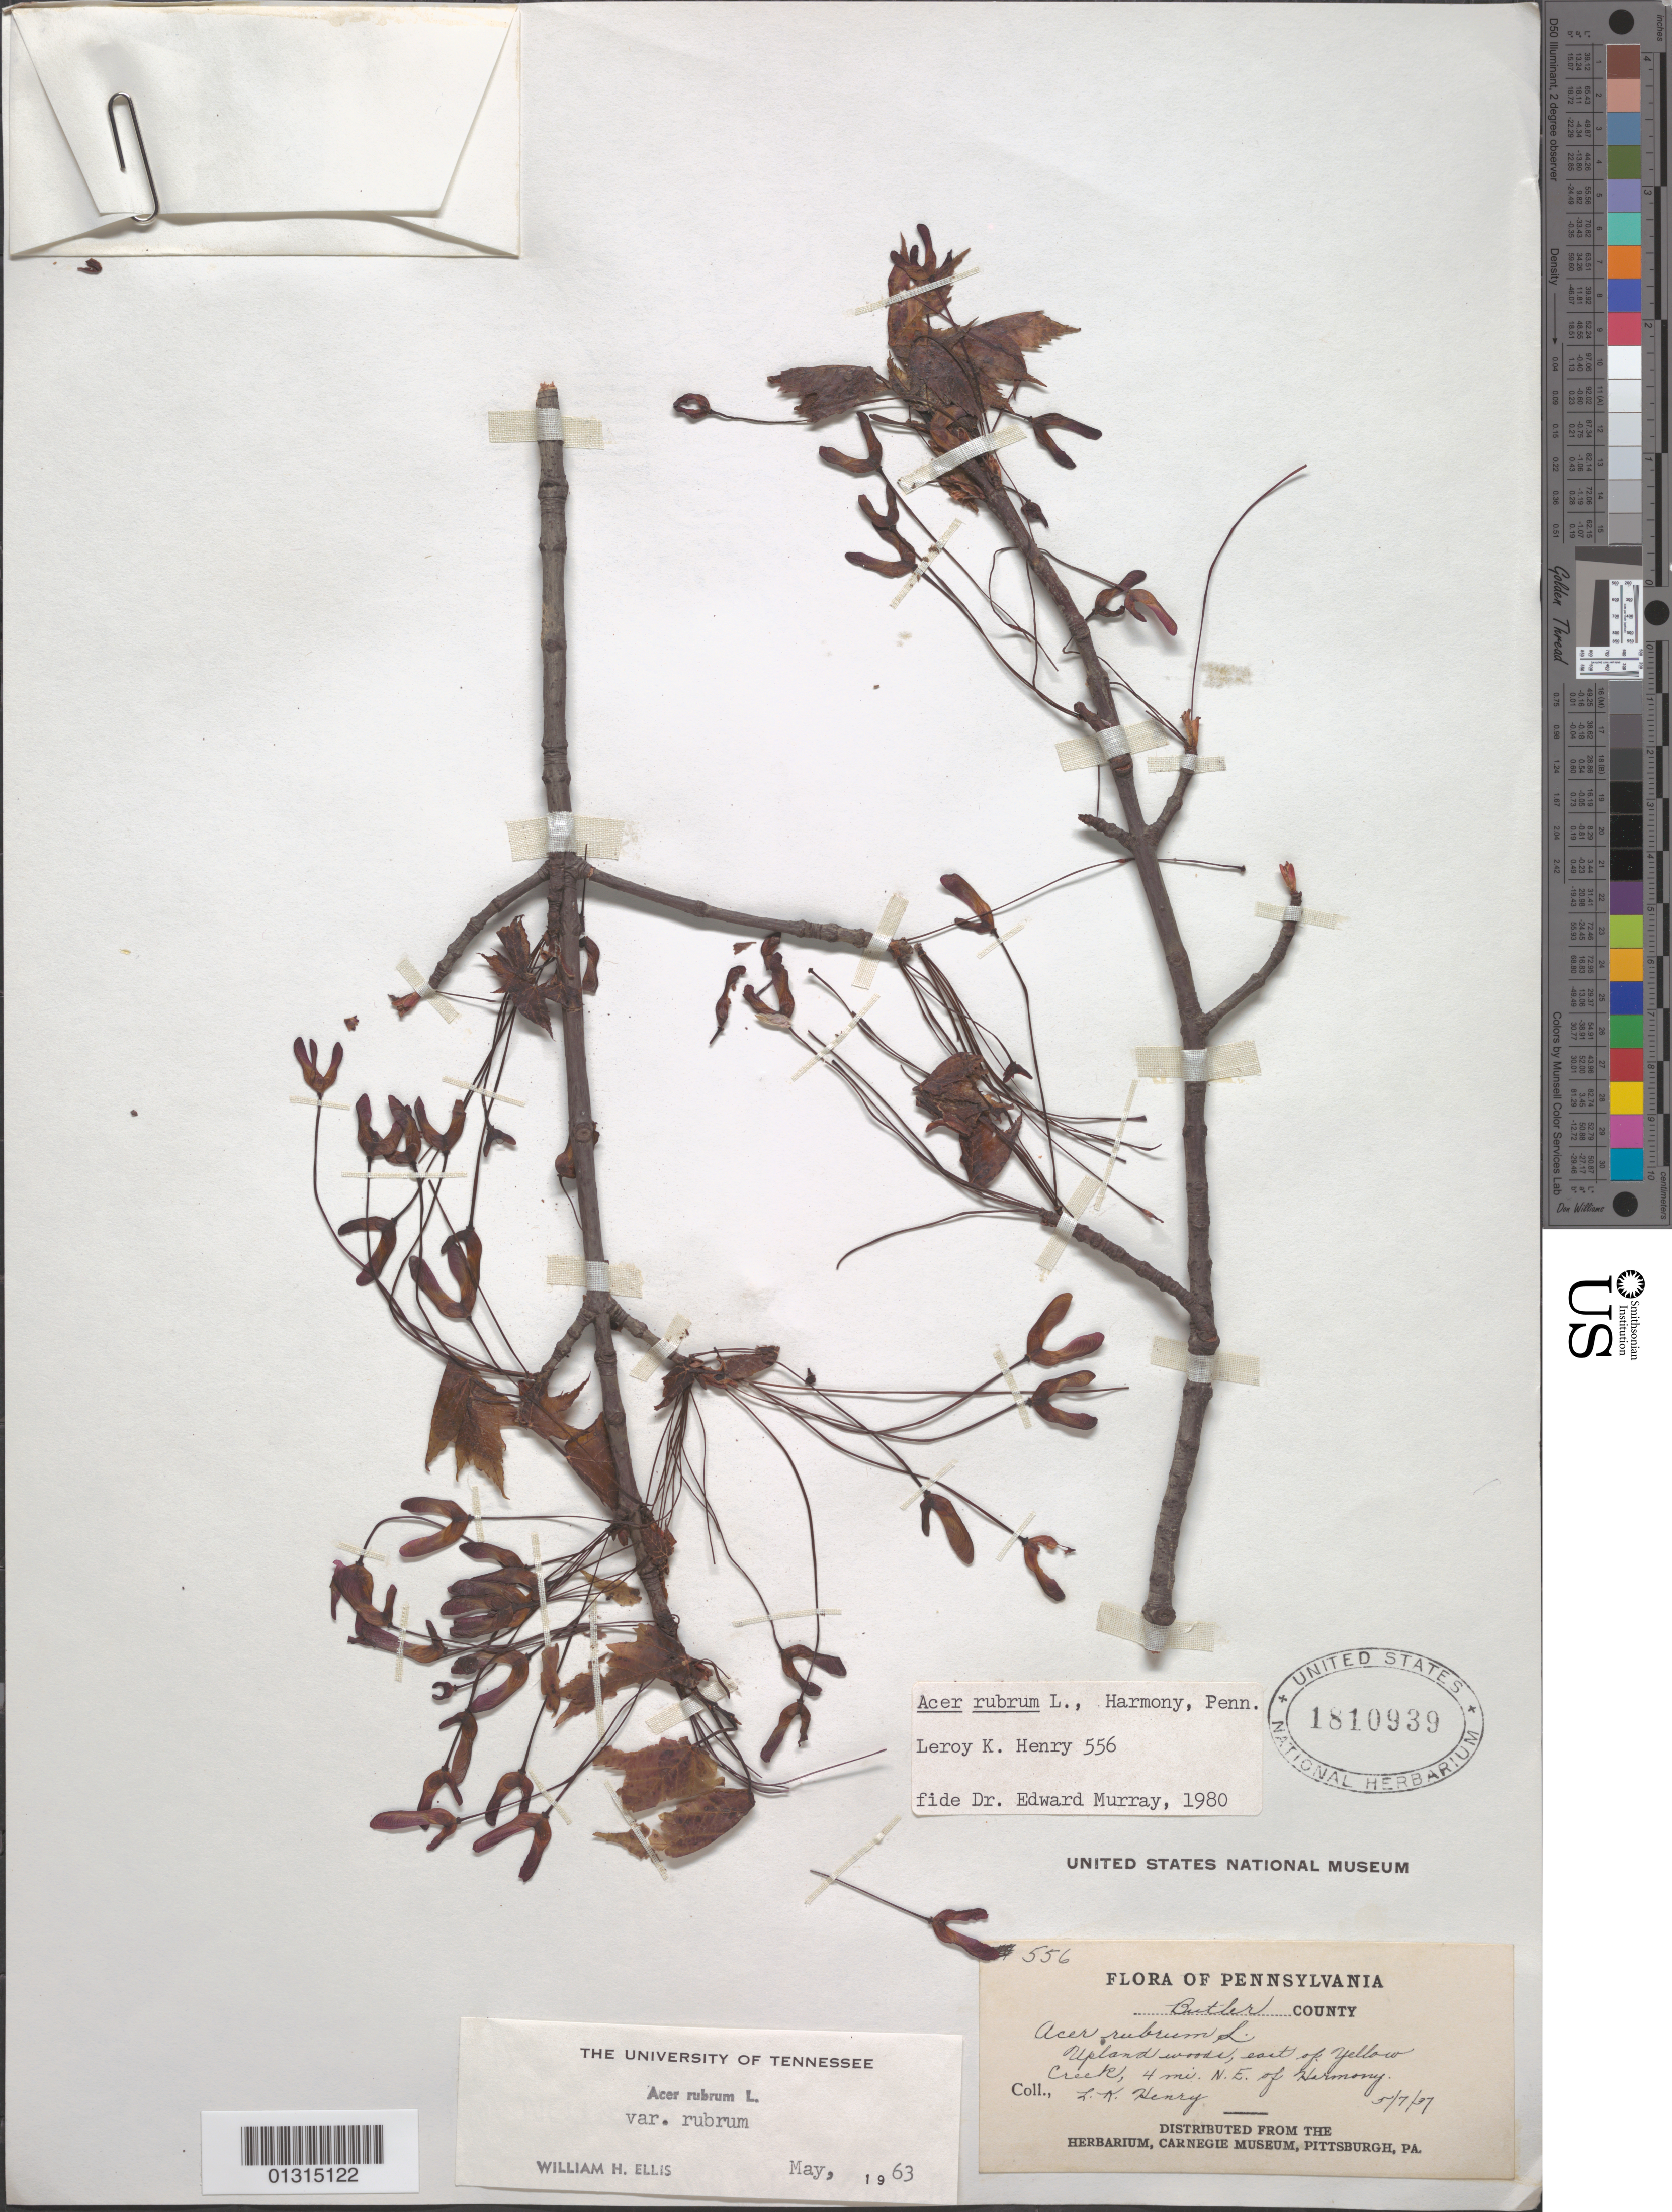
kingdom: Plantae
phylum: Tracheophyta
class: Magnoliopsida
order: Sapindales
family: Sapindaceae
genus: Acer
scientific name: Acer rubrum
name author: L.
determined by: Ellis, W. H.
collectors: L. K. Henry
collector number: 556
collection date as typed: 5/7/37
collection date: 1937-05-07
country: United States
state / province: Pennsylvania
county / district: Butler County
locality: Butler County, E of Yellow Creek, 4 miles NE of Harmony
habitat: Upland woods.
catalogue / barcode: US 1810939